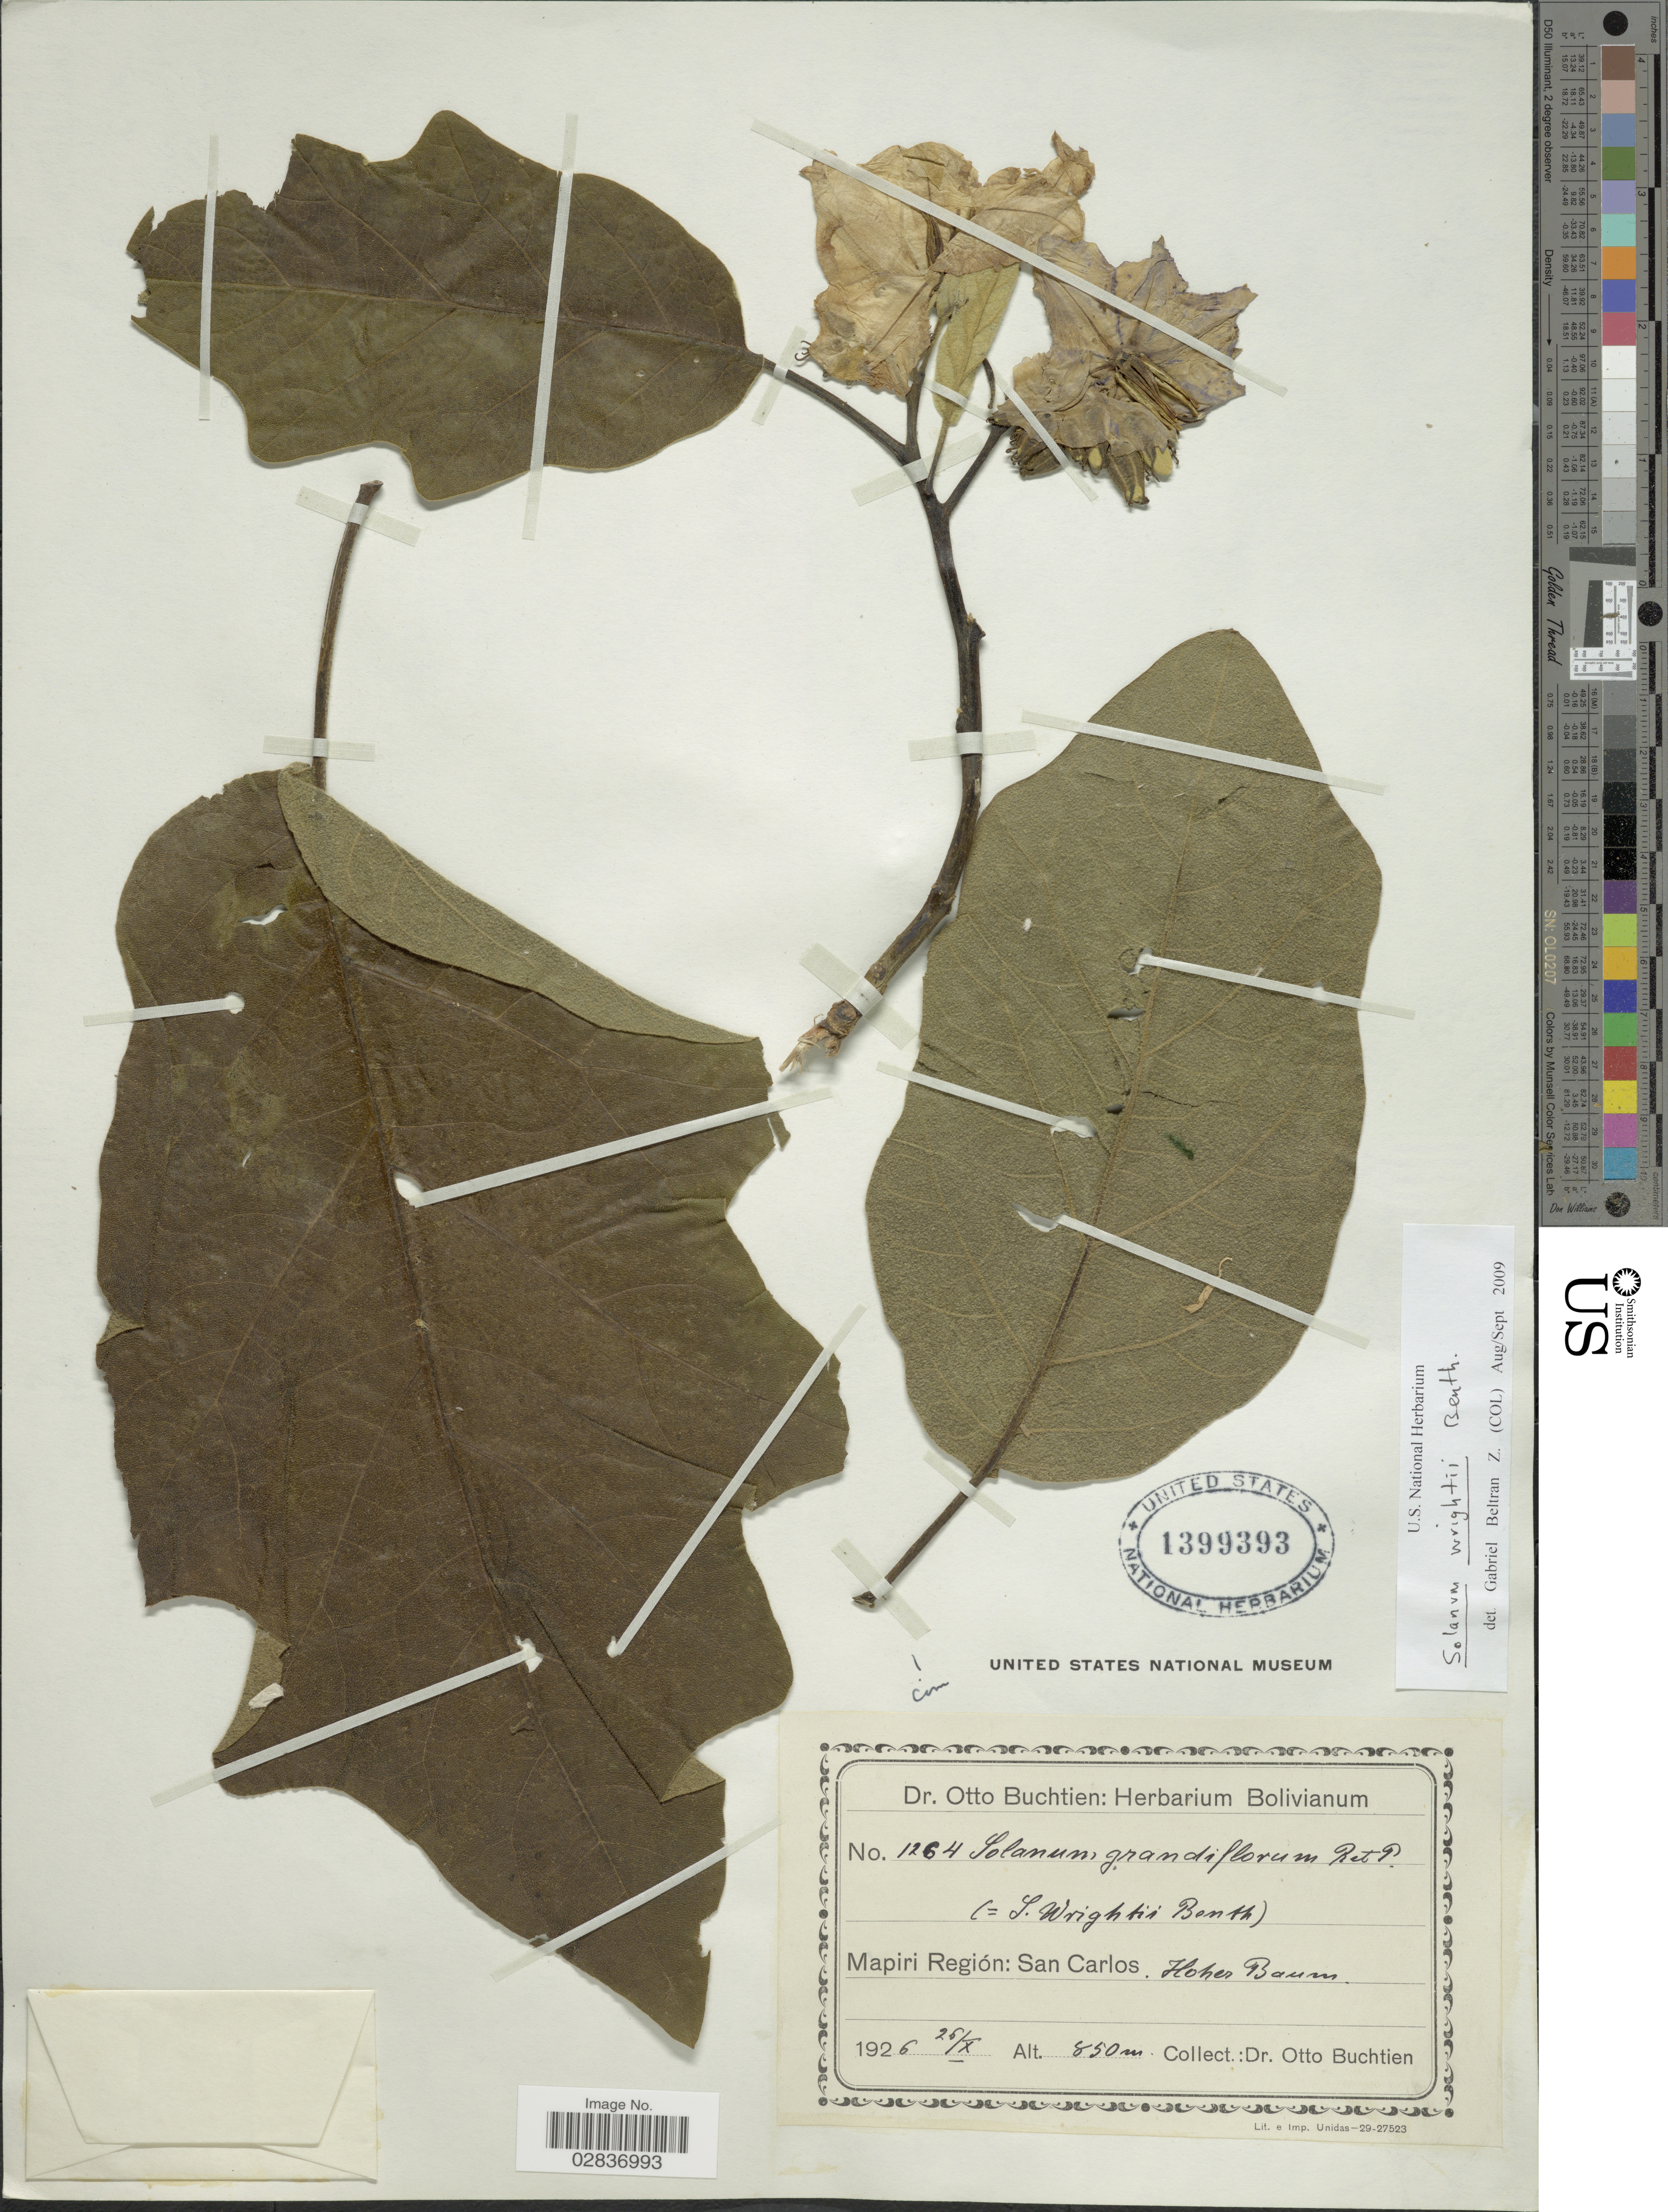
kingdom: Plantae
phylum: Tracheophyta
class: Magnoliopsida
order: Solanales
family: Solanaceae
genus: Solanum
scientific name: Solanum wrightii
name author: Benth.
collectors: O. Buchtien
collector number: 1264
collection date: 1926-10-26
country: Bolivia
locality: Mapiri Región: San Carlos. Hoher Baum.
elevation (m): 850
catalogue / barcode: US 1399393